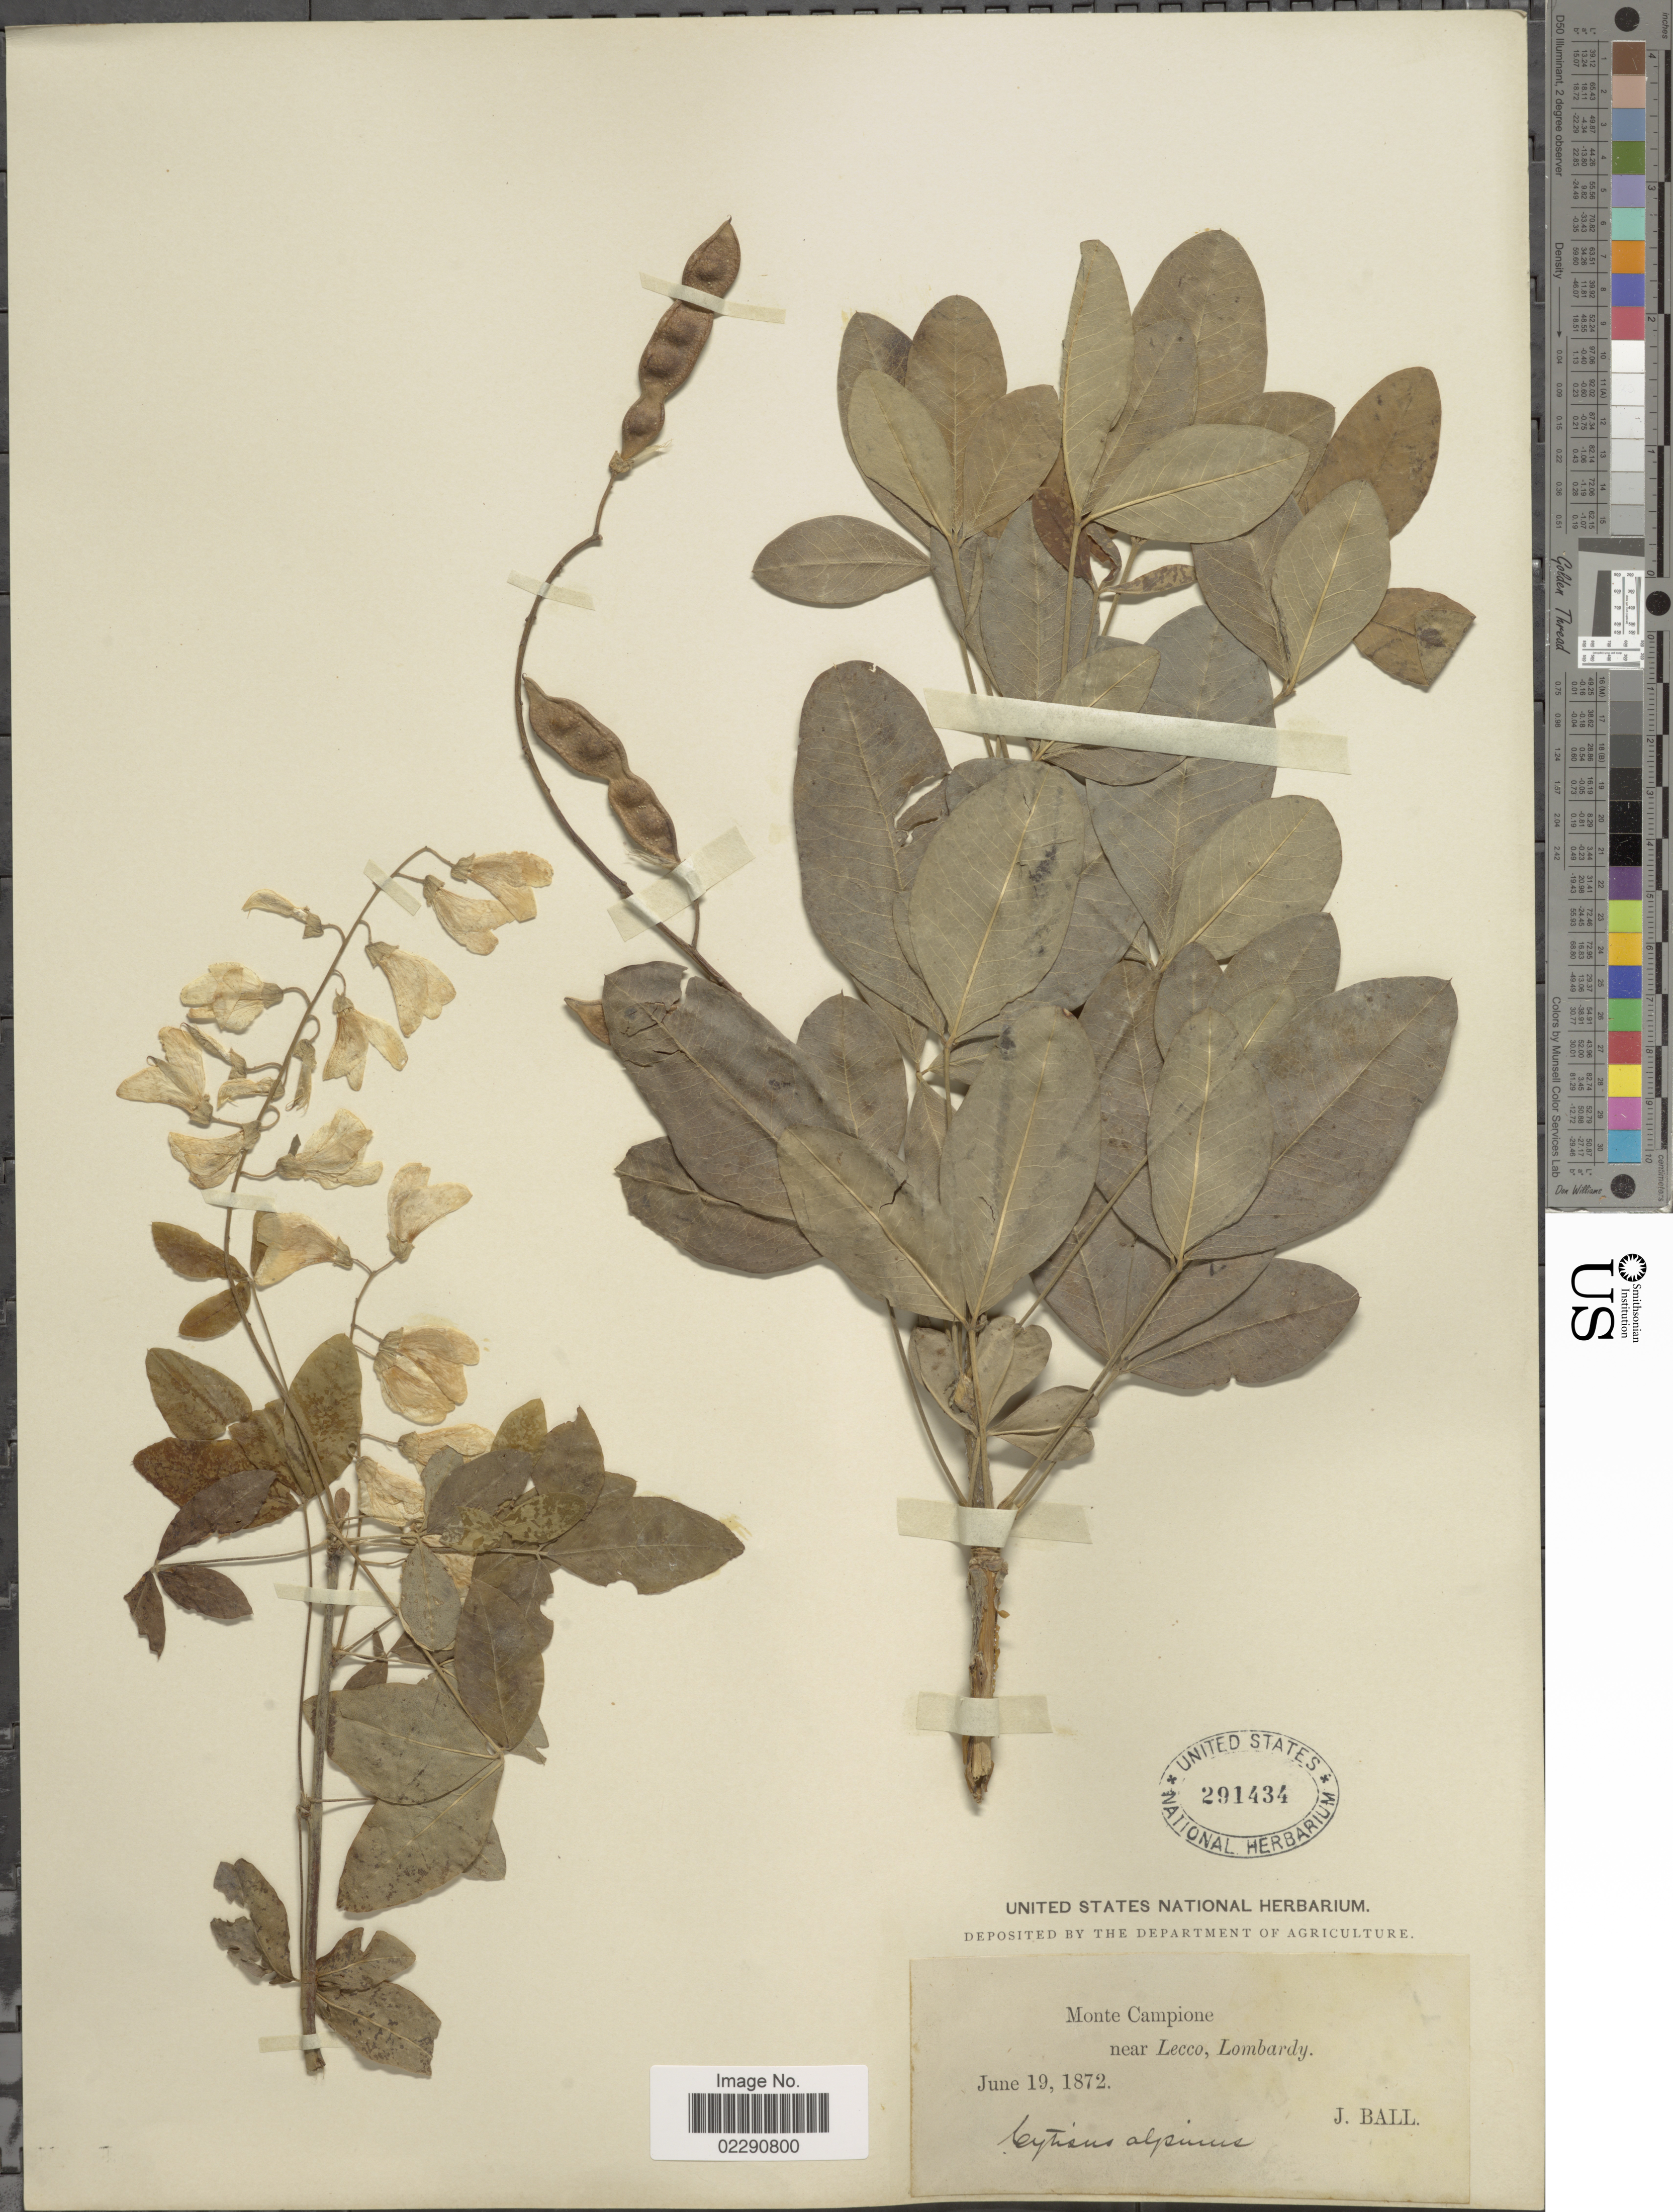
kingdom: Plantae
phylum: Tracheophyta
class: Magnoliopsida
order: Fabales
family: Fabaceae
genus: Laburnum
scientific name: Laburnum alpinum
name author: (Mill.) Bercht. & J. Presl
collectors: J. Ball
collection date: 1872-06-19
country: Italy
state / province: Lombardy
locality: Monte Campione, near Lecco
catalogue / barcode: US 291434